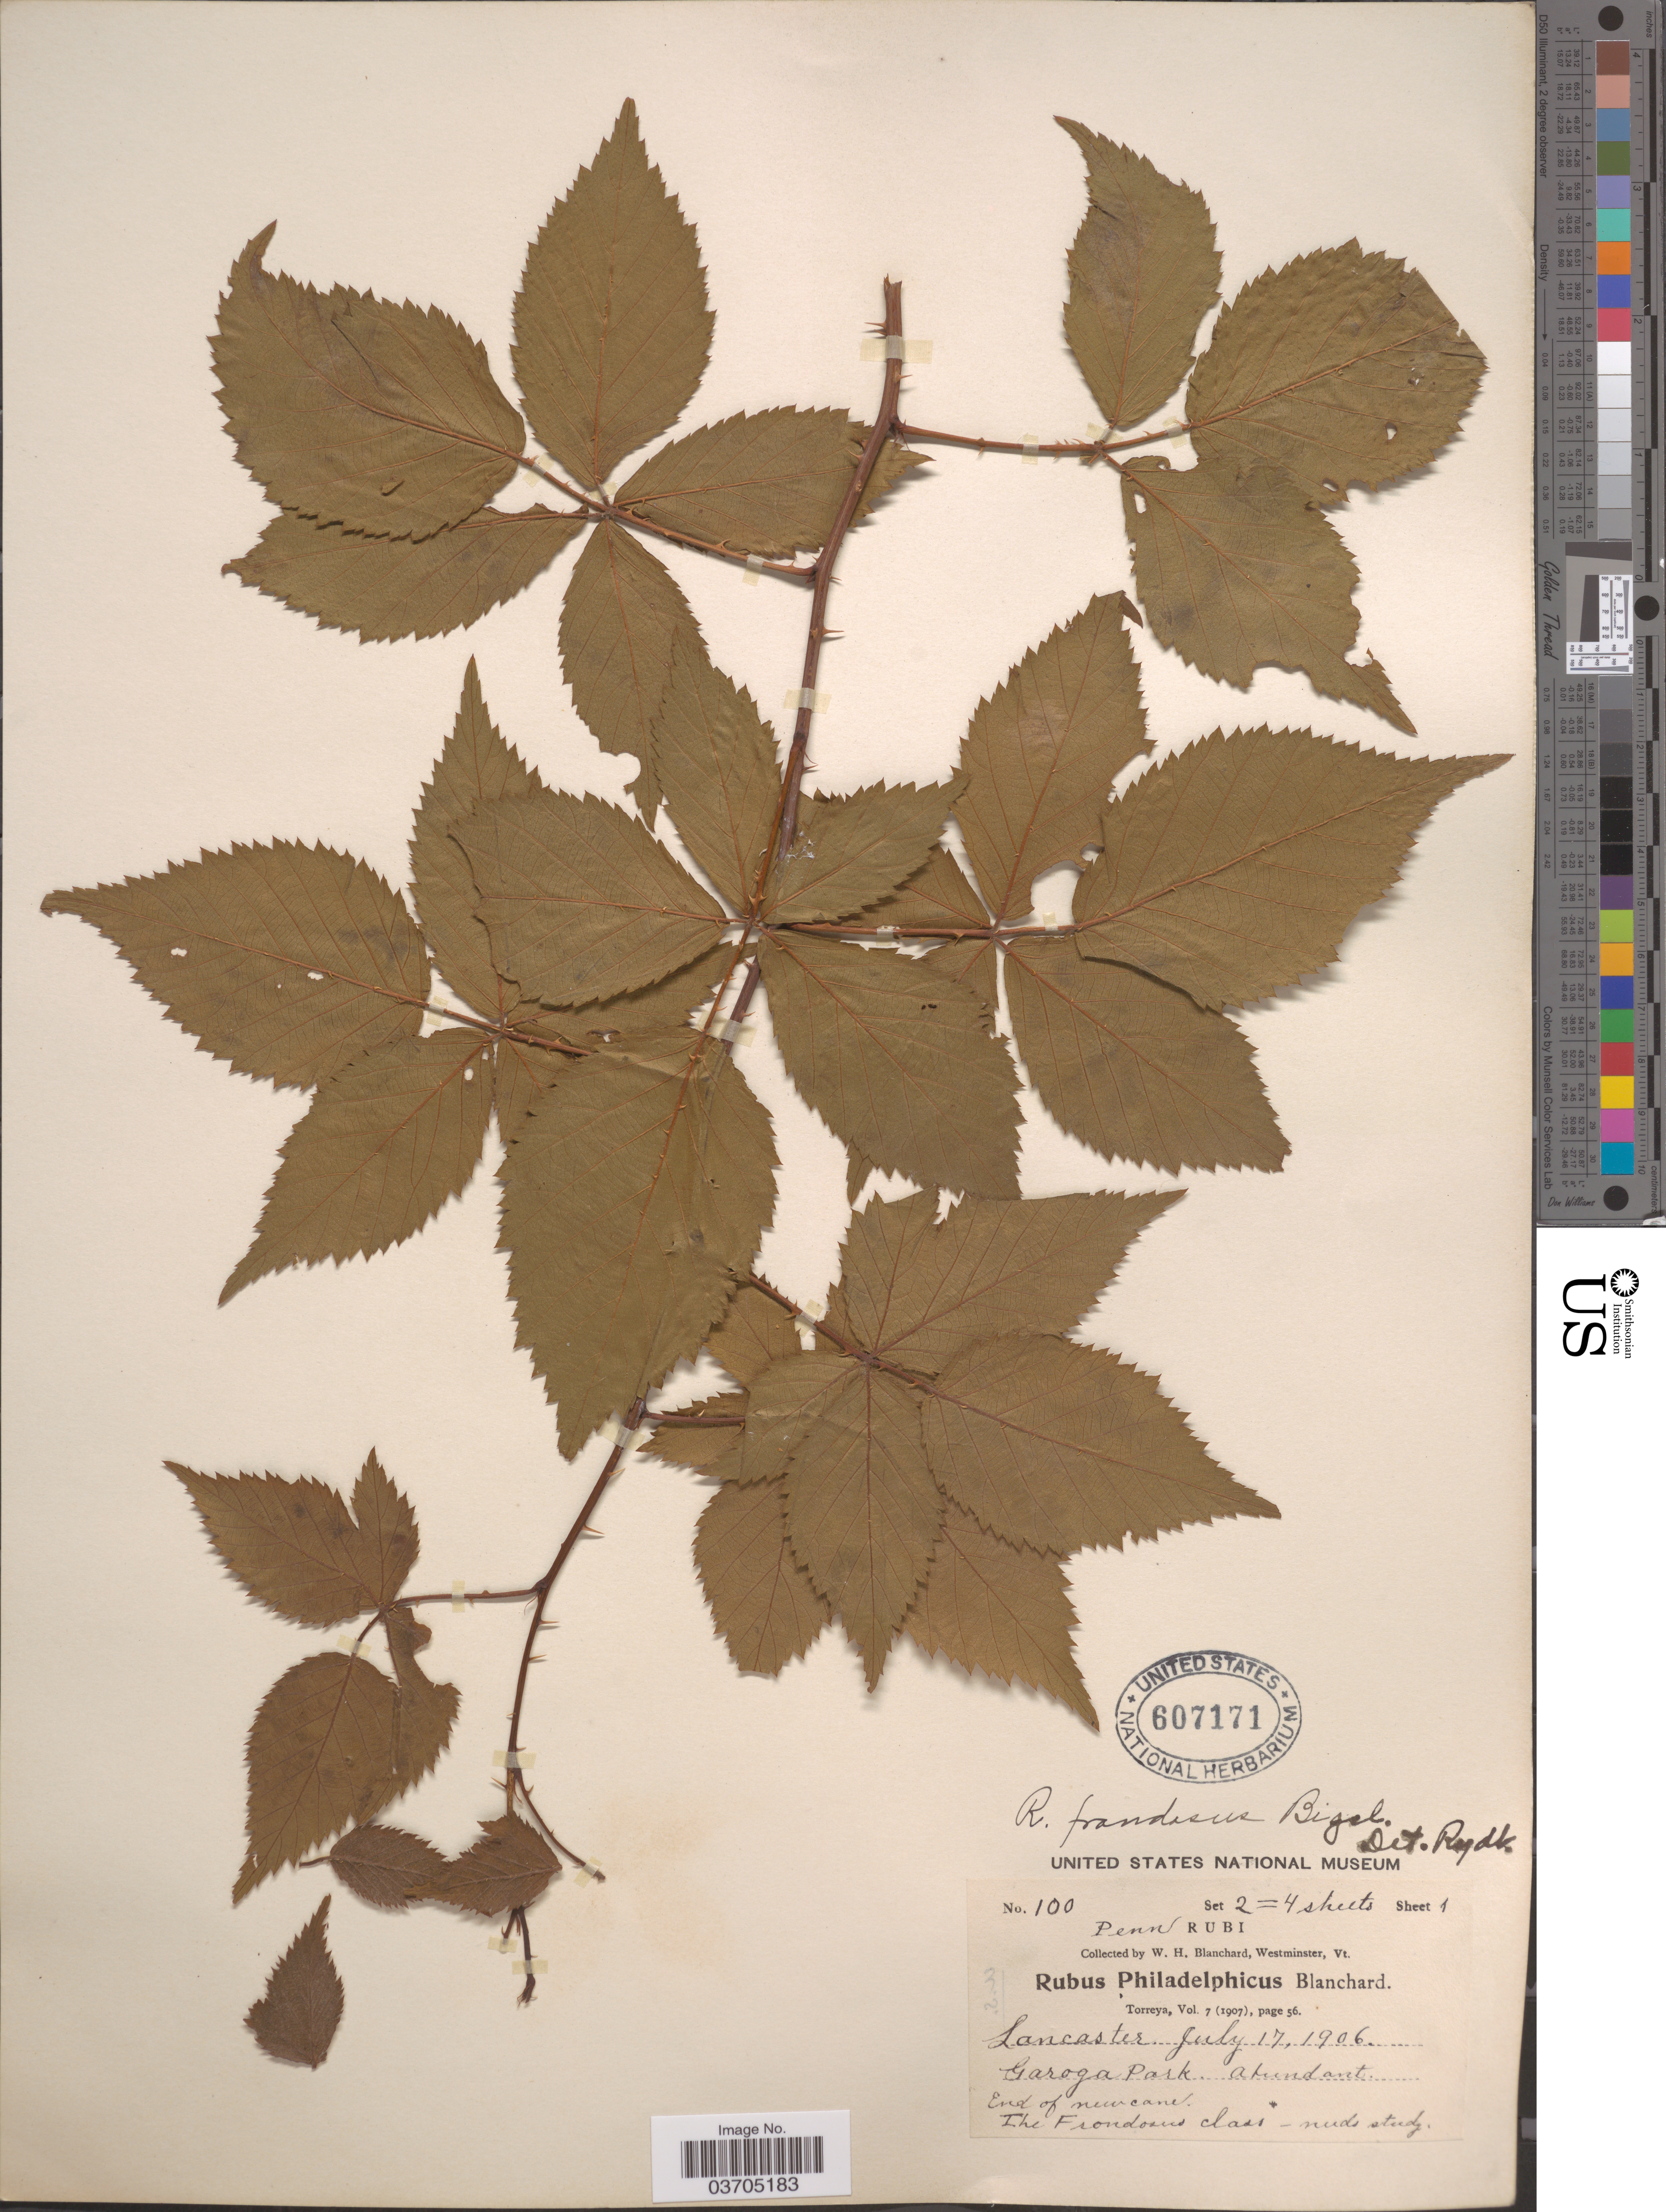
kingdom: Plantae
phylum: Tracheophyta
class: Magnoliopsida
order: Rosales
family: Rosaceae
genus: Rubus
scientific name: Rubus frondosus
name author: Bigelow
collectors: W. H. Blanchard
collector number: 100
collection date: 1906-07-17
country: United States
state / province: Pennsylvania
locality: Lancaster. Garoga Park.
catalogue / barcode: US 607171